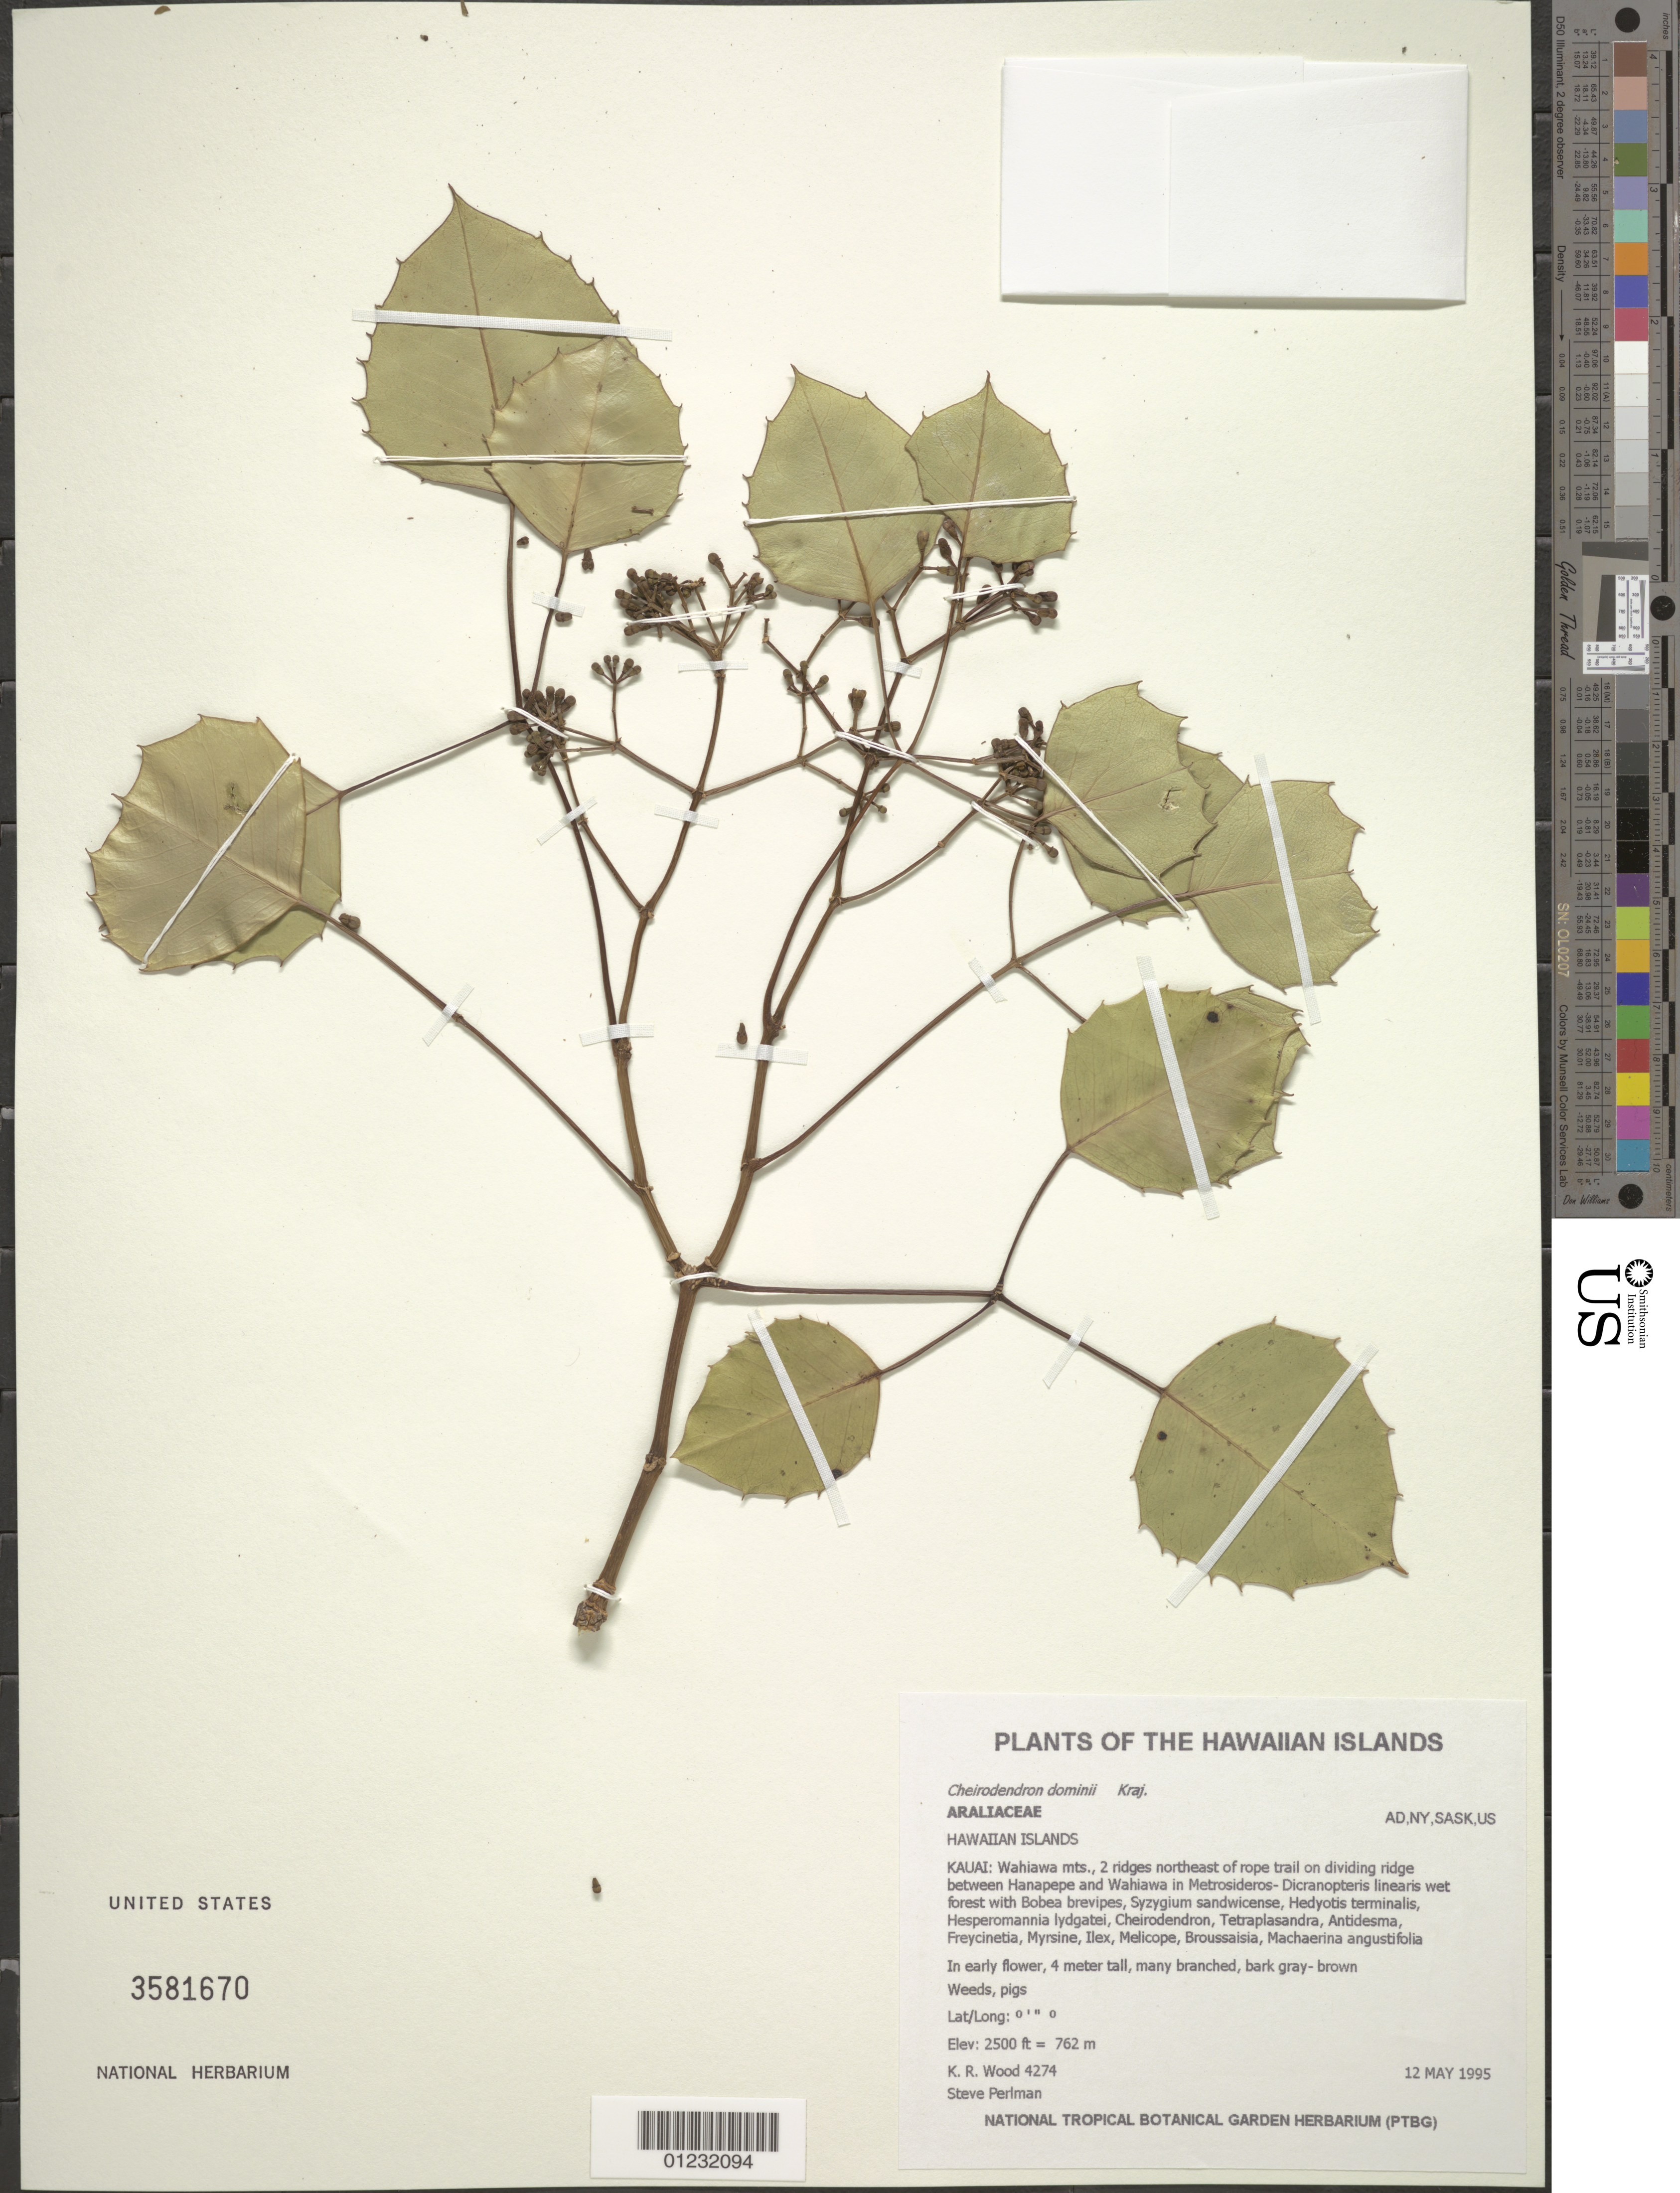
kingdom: Plantae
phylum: Tracheophyta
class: Magnoliopsida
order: Apiales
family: Araliaceae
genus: Cheirodendron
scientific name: Cheirodendron dominii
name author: Krajina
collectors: K. R. Wood & S. P. Perlman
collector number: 4274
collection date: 1995-05-12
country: United States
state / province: Hawaii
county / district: Kauai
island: Kaua'i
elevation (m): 762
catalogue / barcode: US 3581670